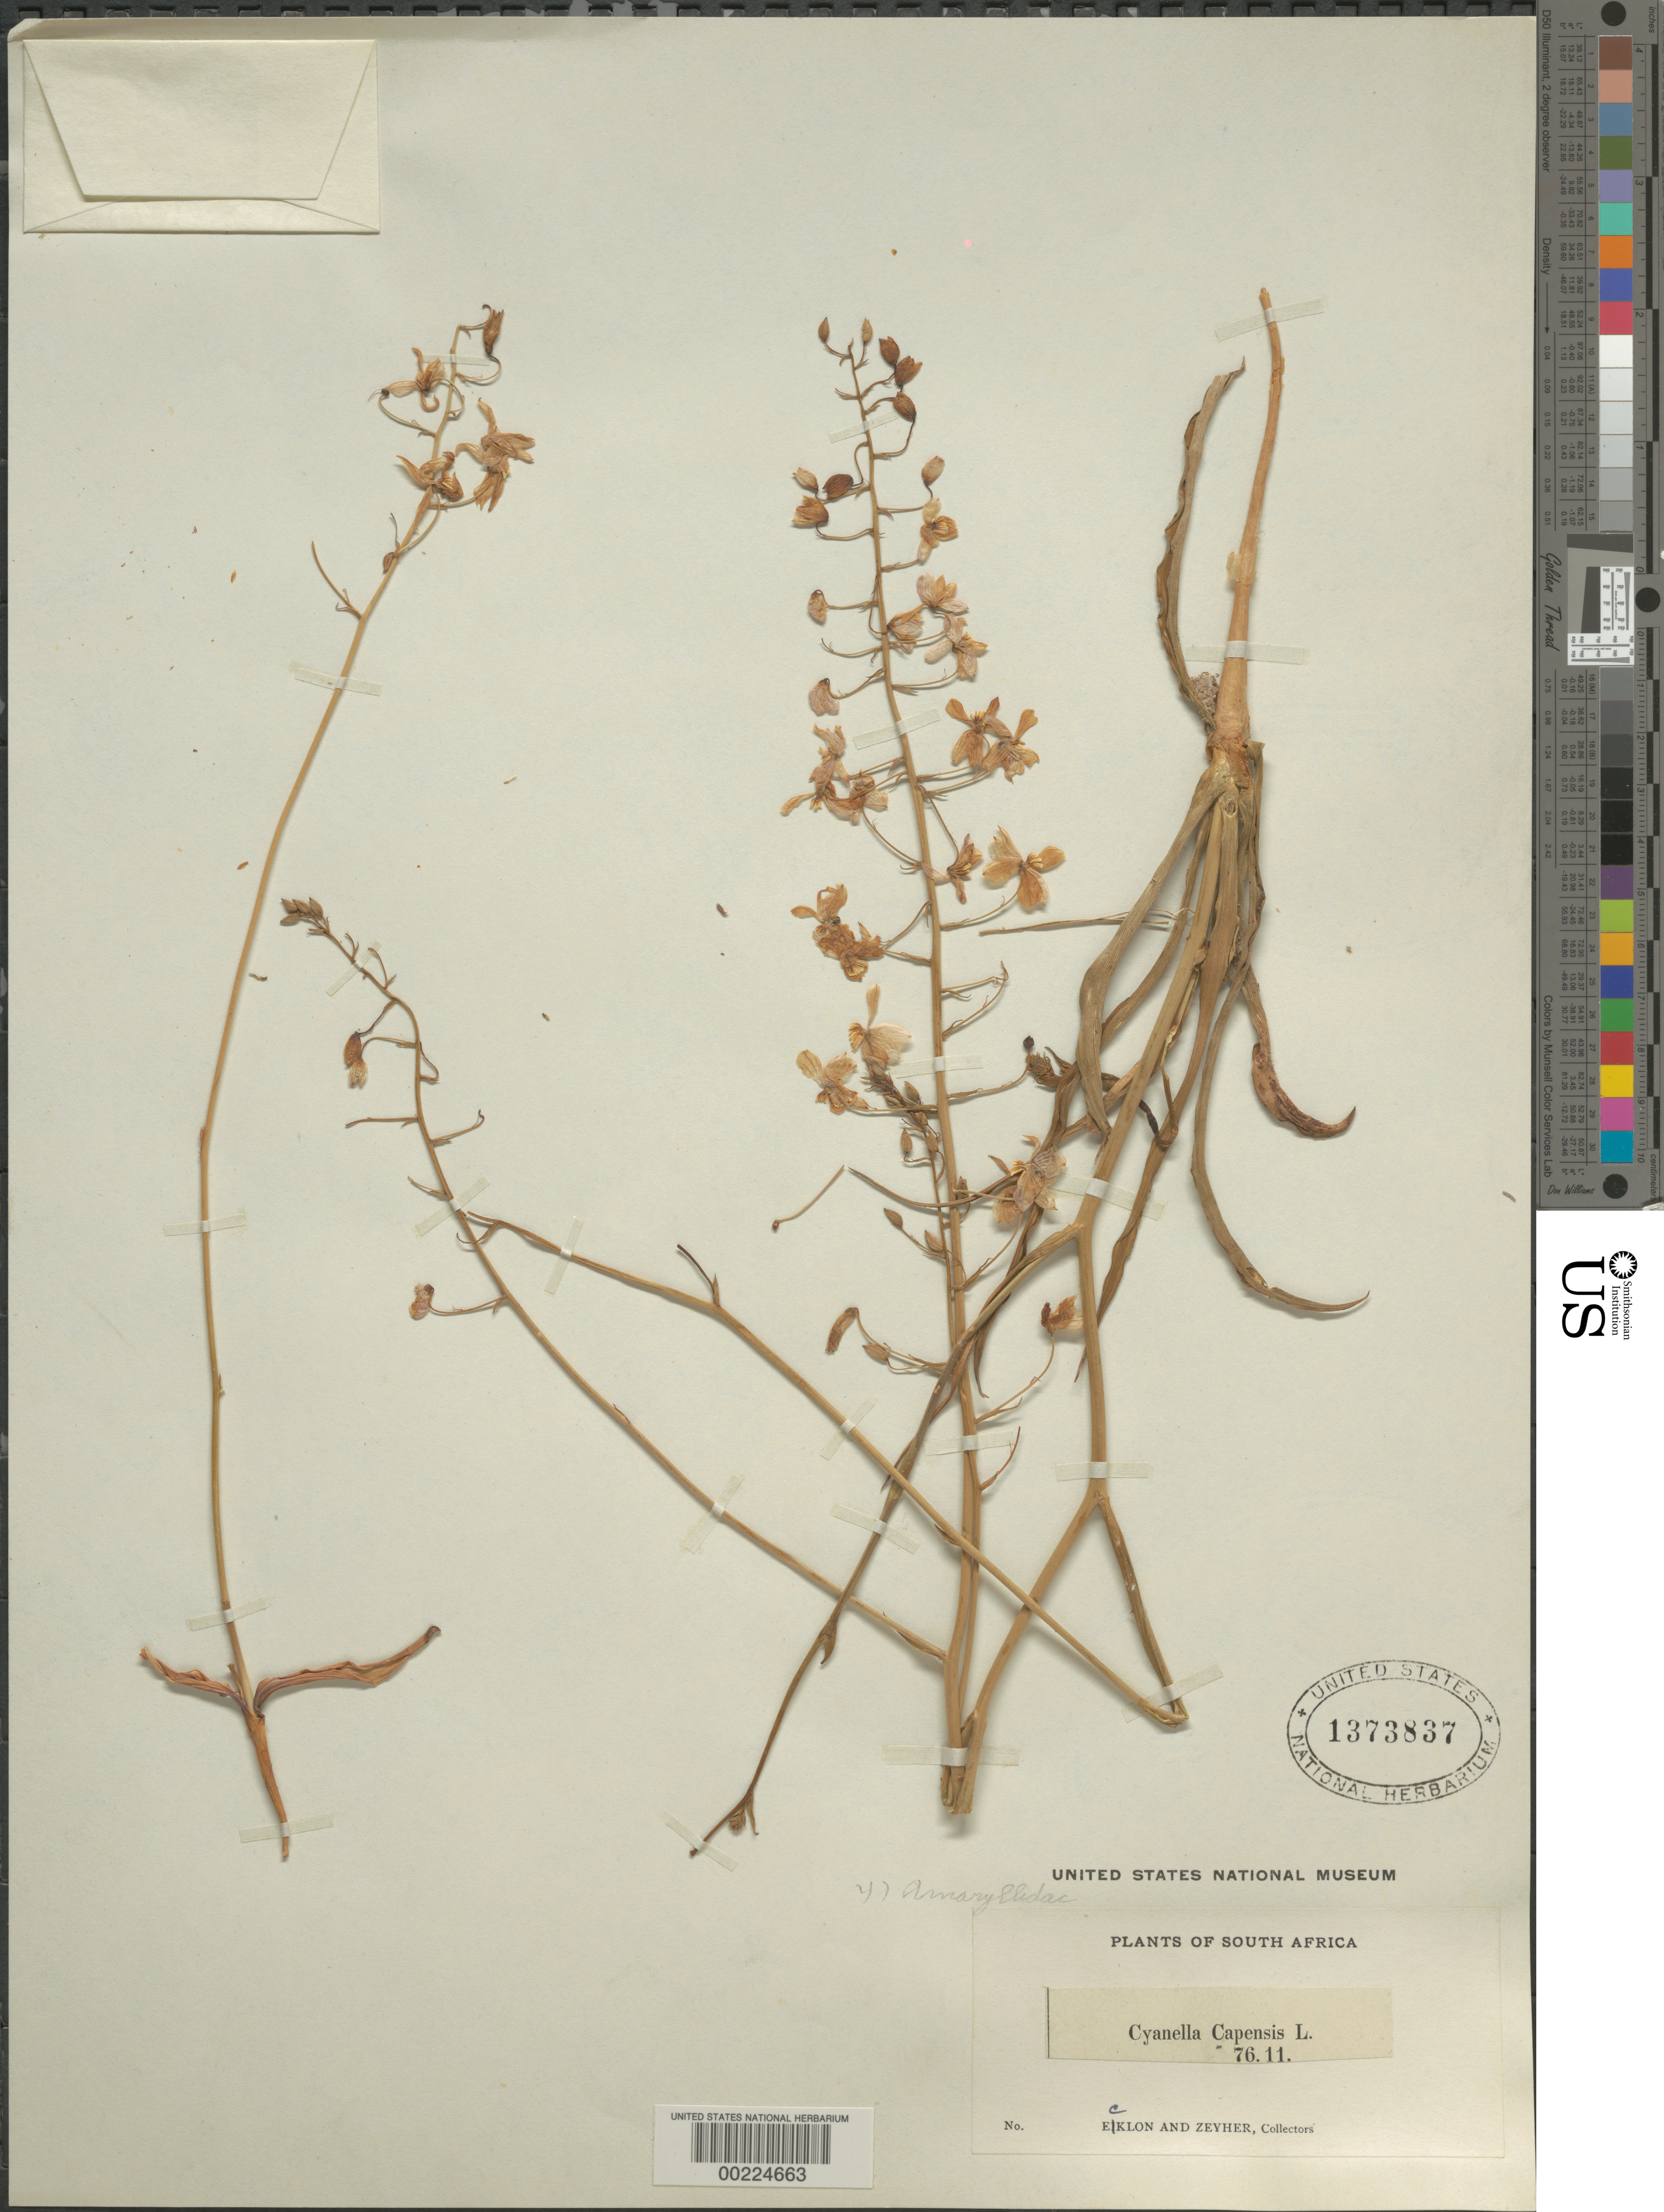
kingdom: Plantae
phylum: Tracheophyta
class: Liliopsida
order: Asparagales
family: Tecophilaeaceae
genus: Cyanella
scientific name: Cyanella capensis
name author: L.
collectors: C. F. Ecklon & C. Zeyher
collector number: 76.11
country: South Africa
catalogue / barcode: US 1373837